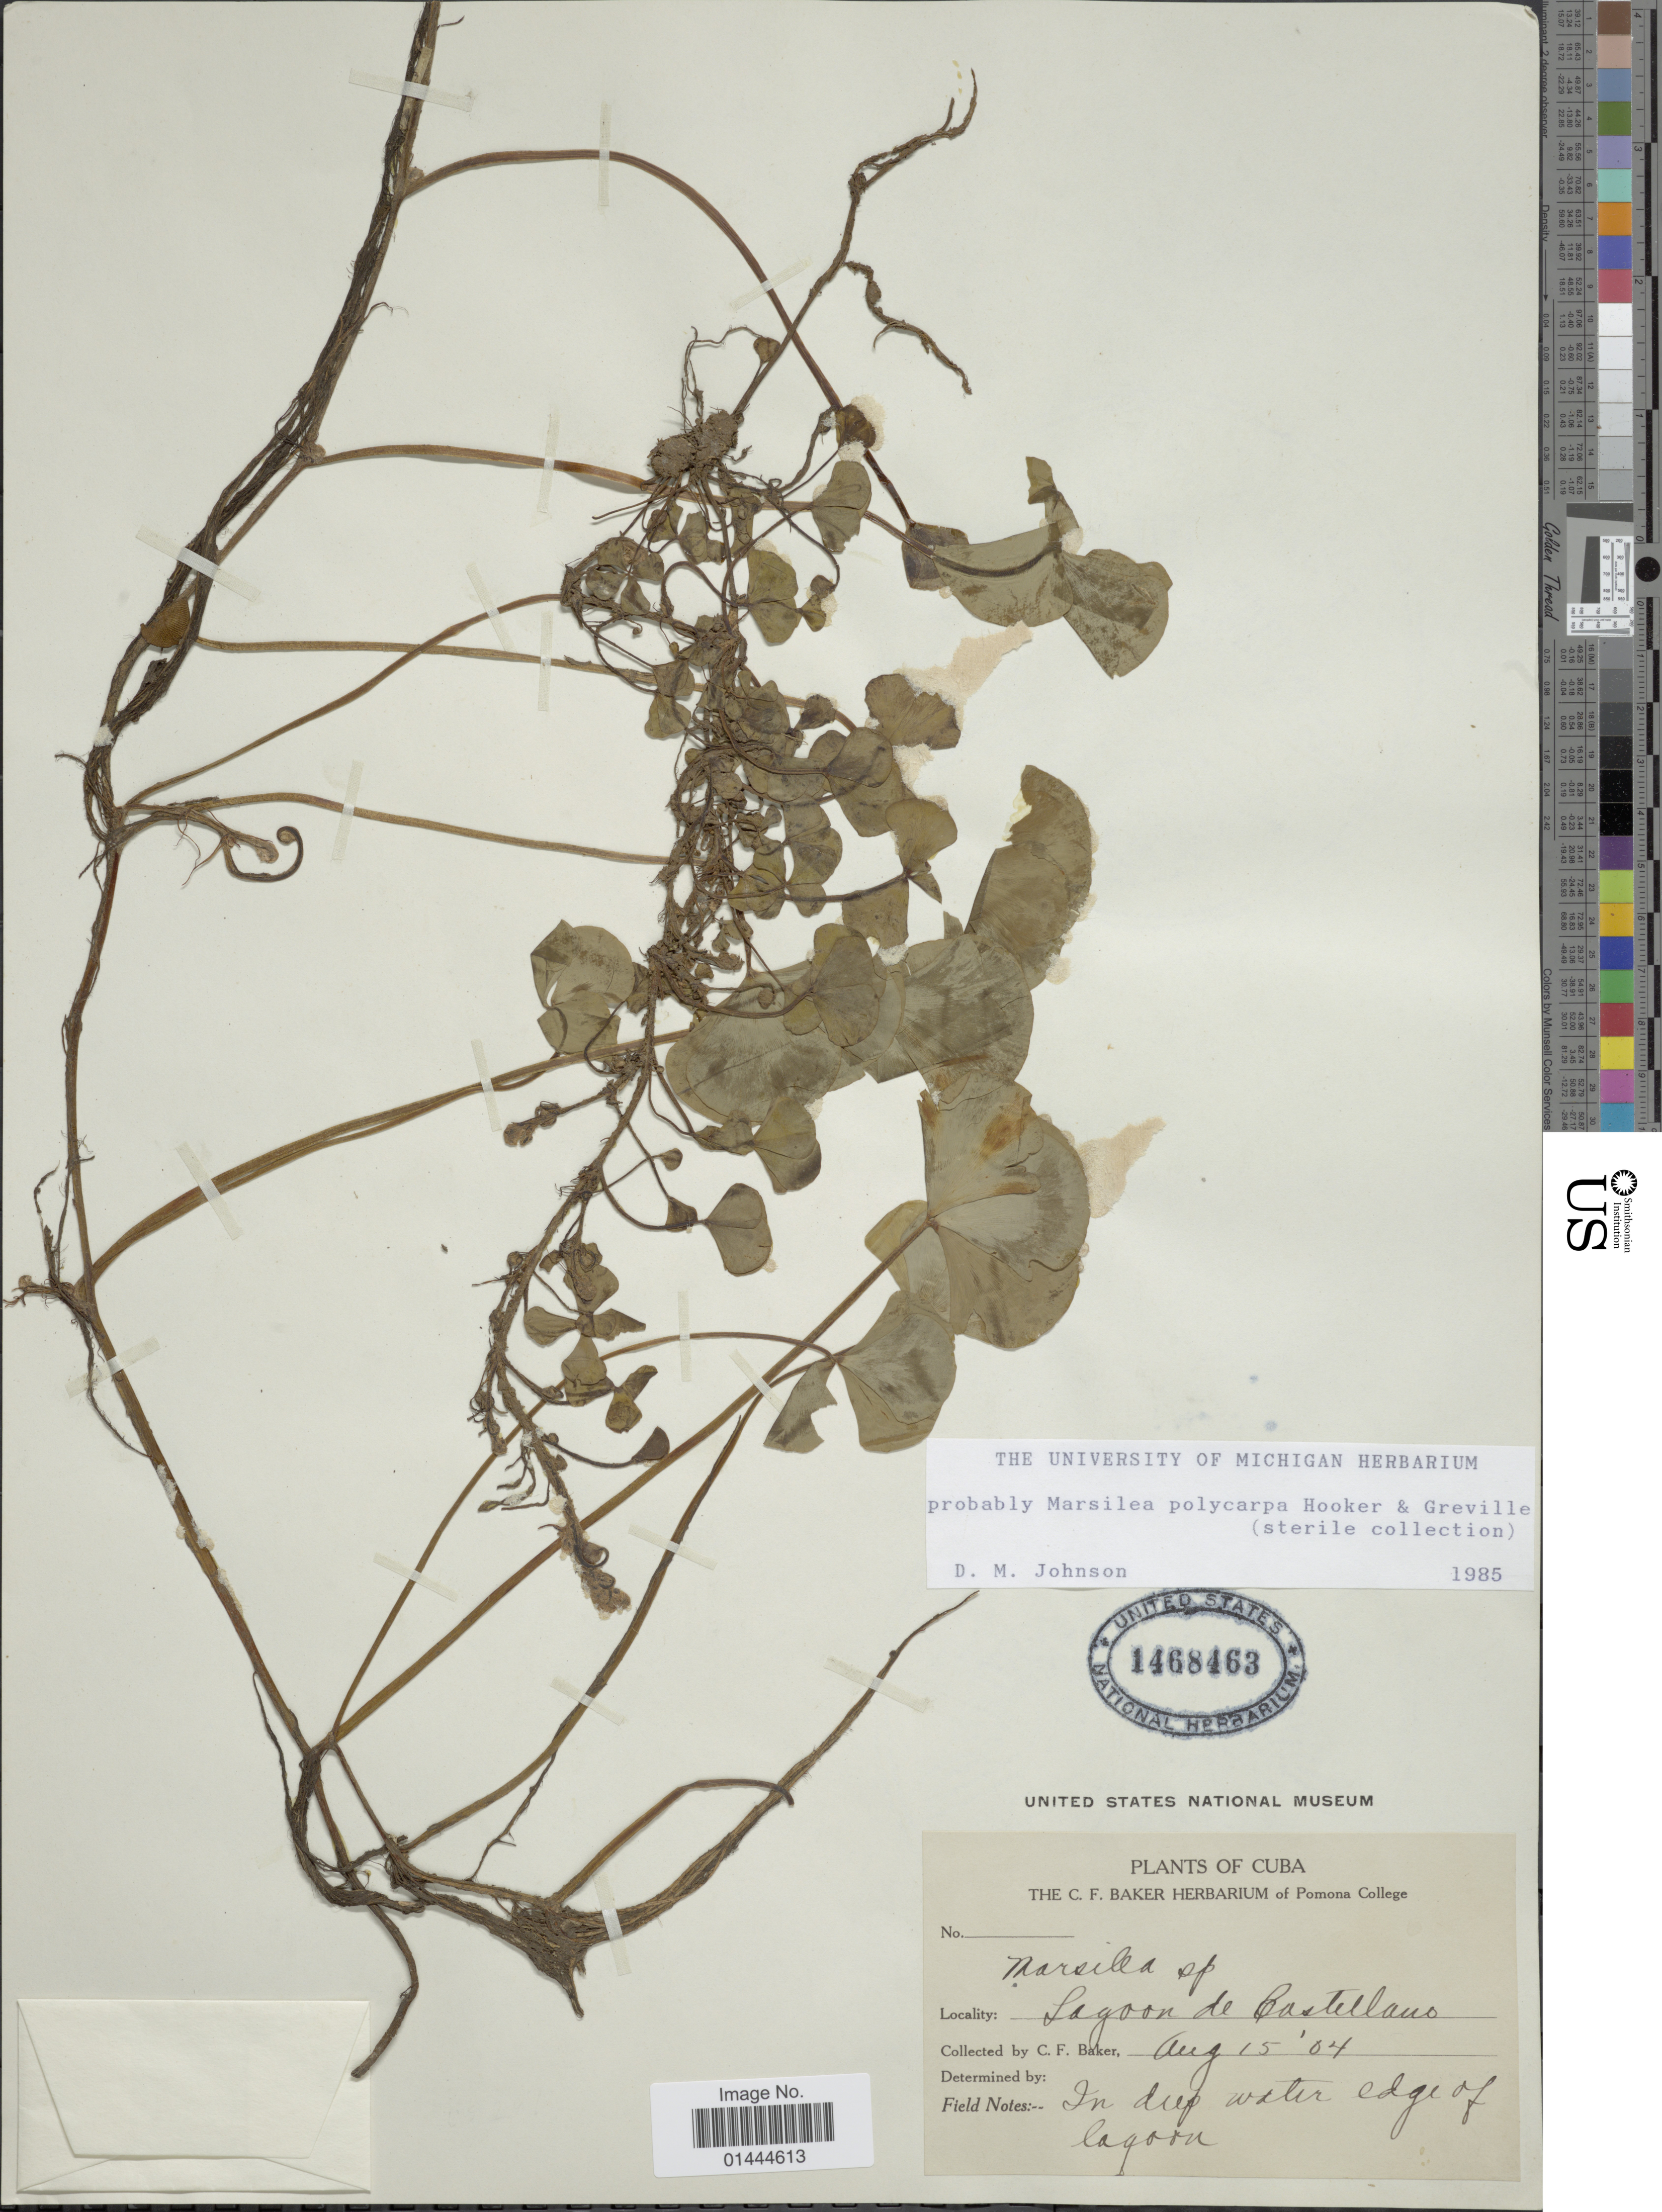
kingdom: Plantae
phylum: Tracheophyta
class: Polypodiopsida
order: Salviniales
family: Marsileaceae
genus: Marsilea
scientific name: Marsilea polycarpa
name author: Hook. & Grev.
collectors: C. F. Baker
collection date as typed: Transcribed d/m/y: 15/8/04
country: Cuba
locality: Lagoon de Castellano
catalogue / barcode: US 1468463